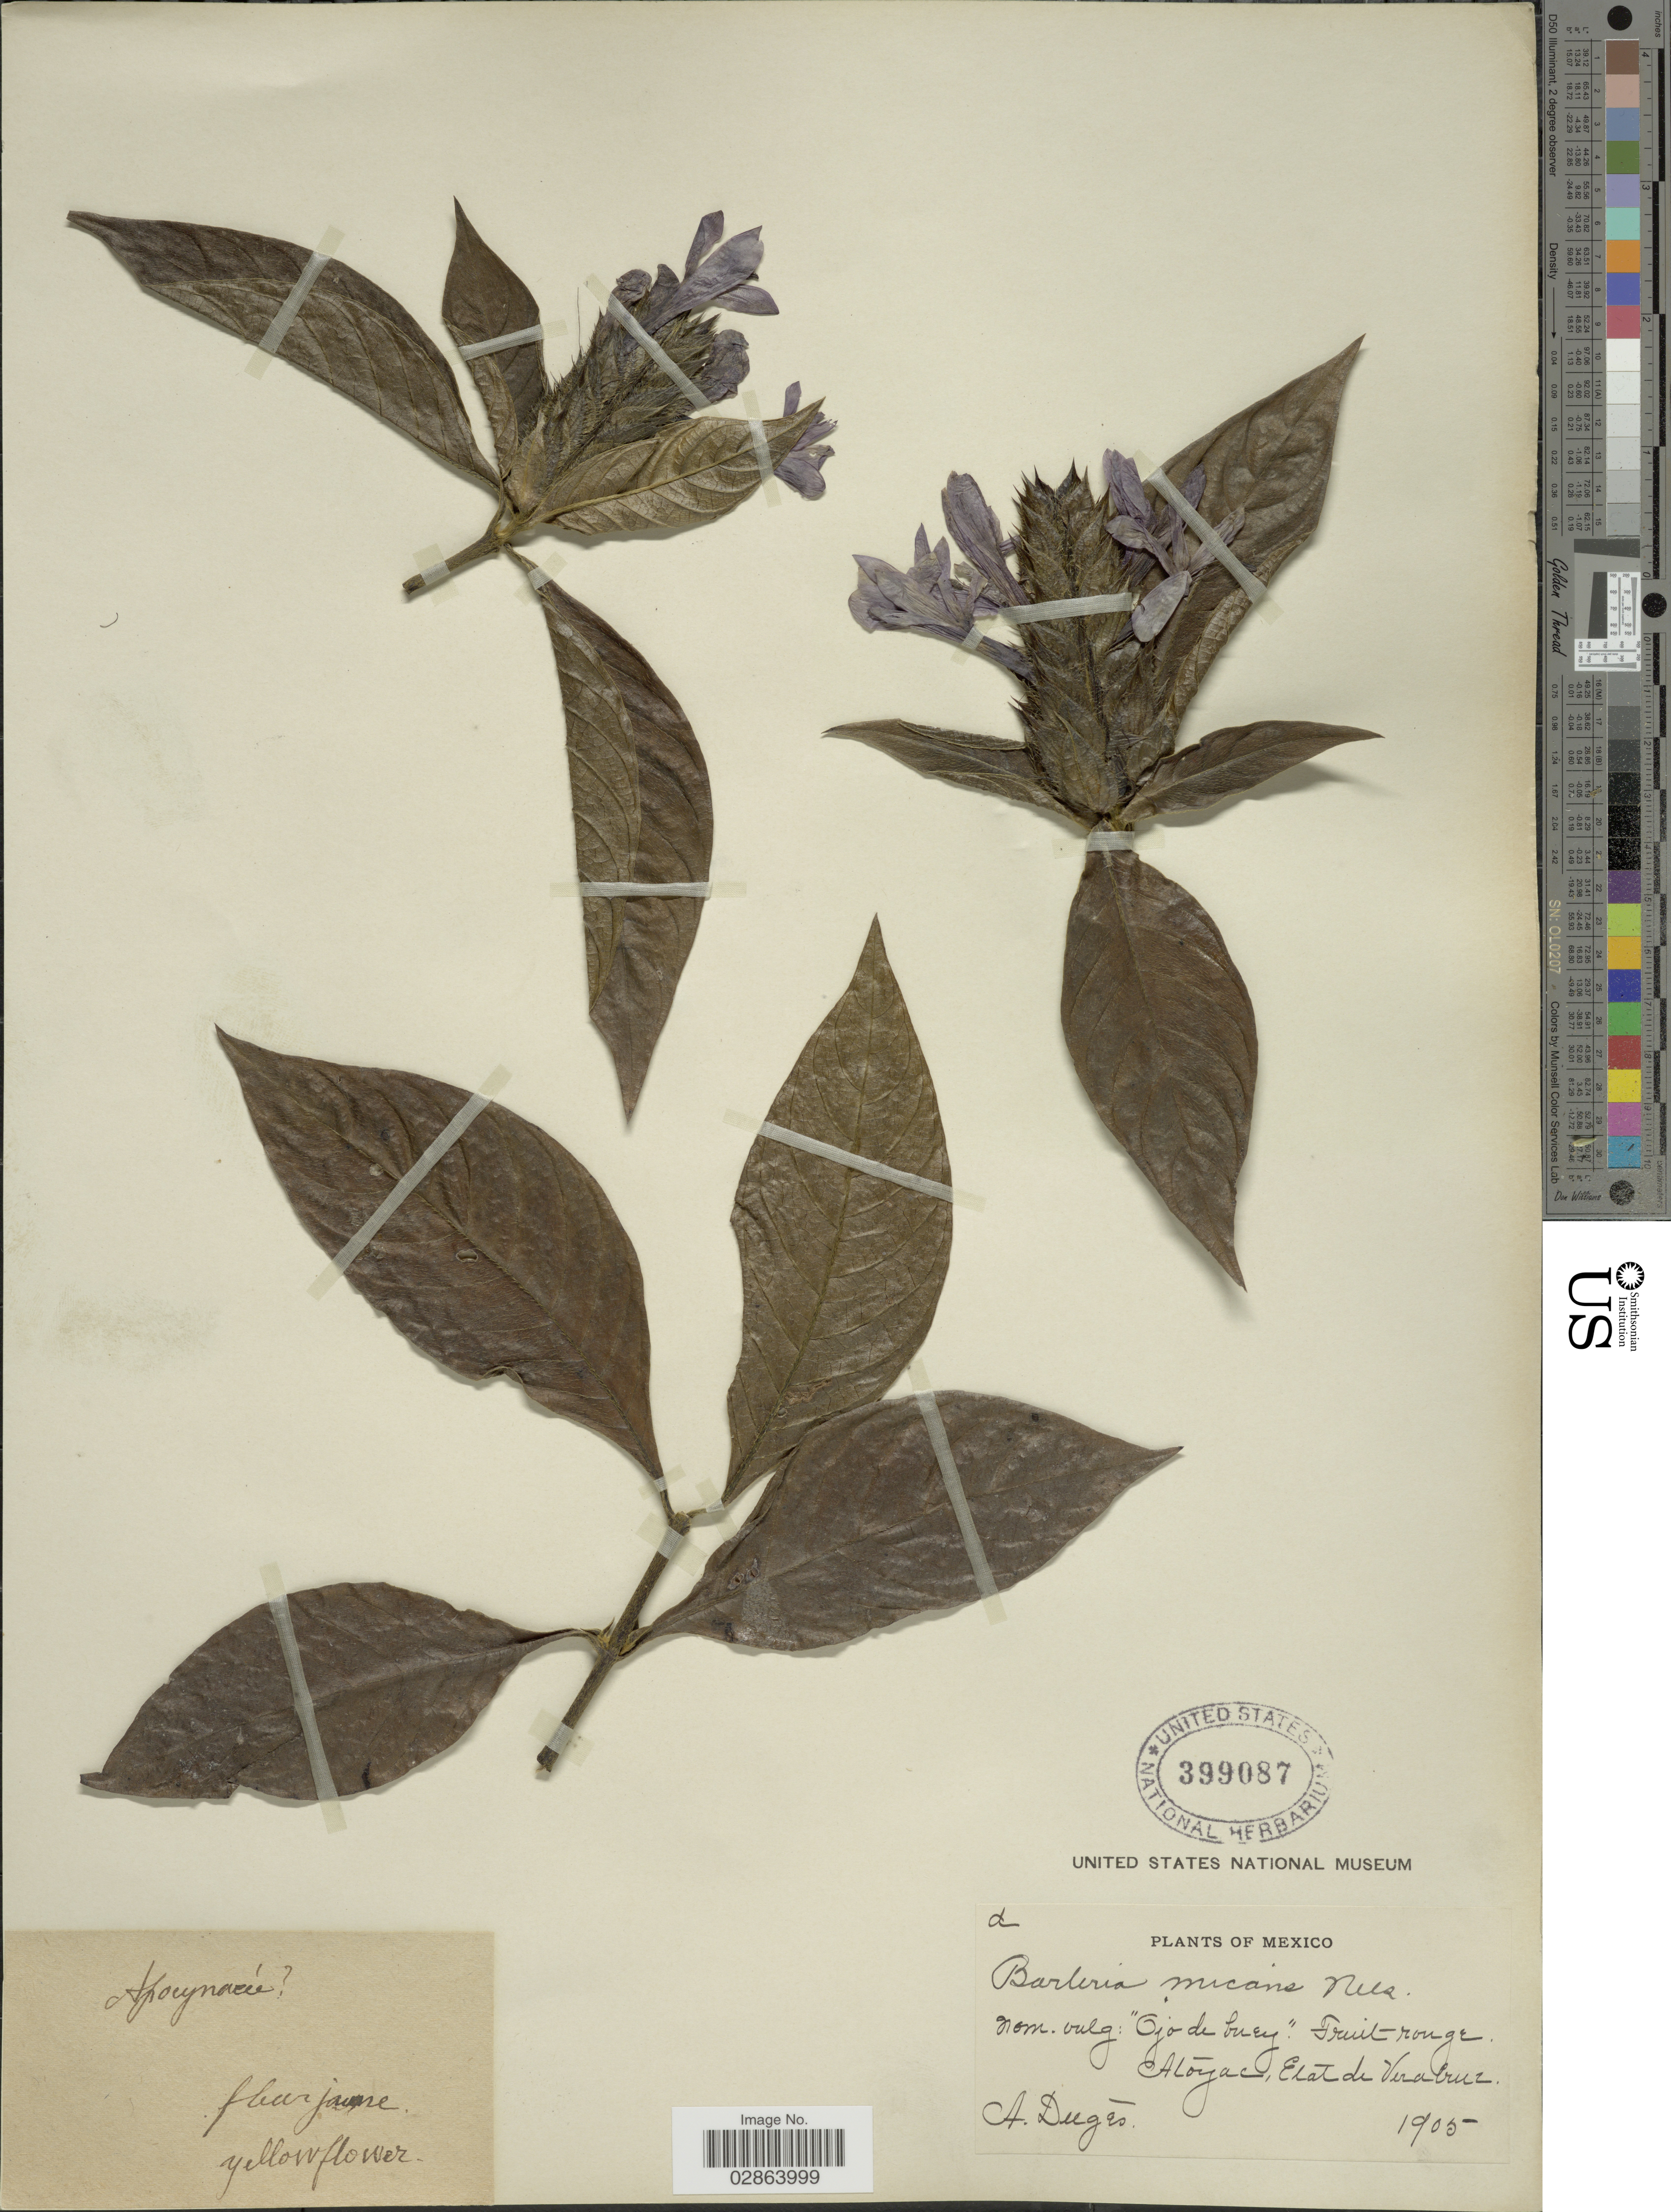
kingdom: Plantae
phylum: Tracheophyta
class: Magnoliopsida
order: Lamiales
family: Acanthaceae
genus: Barleria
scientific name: Barleria oenotheroides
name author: Dum. Cours.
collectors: A. Dugès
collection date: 1905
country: Mexico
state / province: Veracruz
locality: Atoyac, Etat de Veracruz.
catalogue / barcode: US 399087